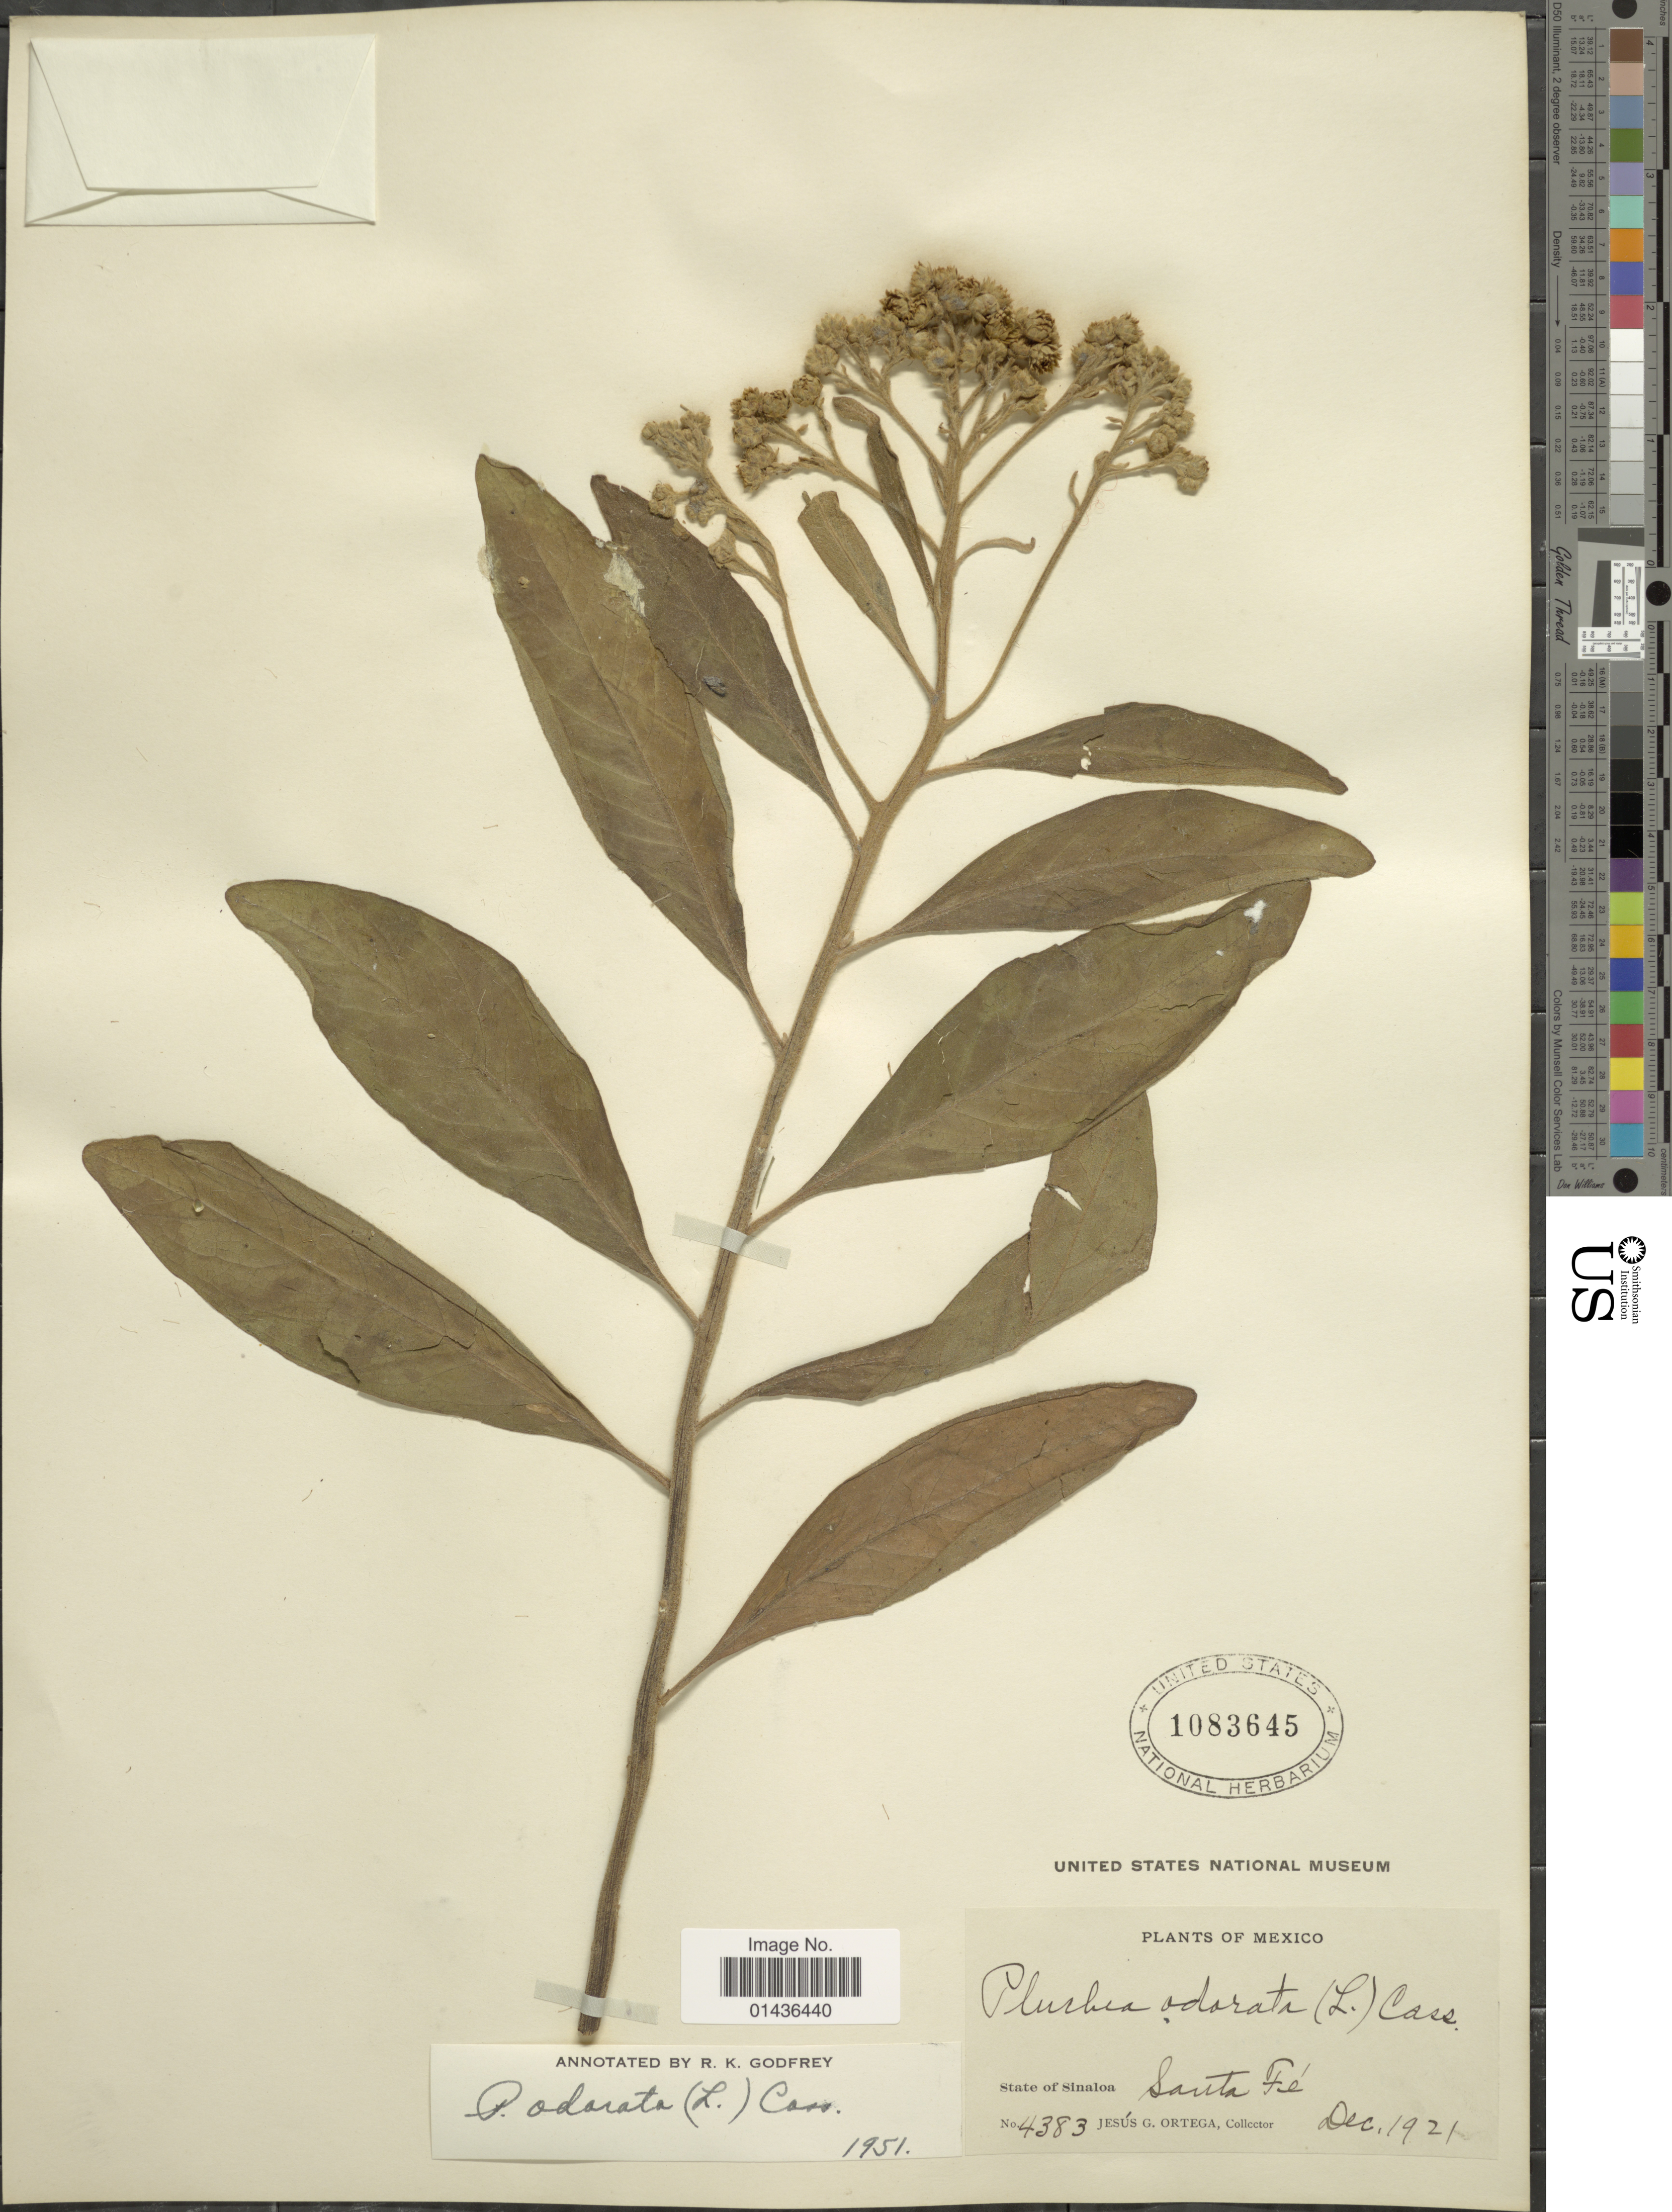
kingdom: Plantae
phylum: Tracheophyta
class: Magnoliopsida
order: Asterales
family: Asteraceae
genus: Pluchea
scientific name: Pluchea carolinensis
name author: (Jacq.) D. Don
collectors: J. Ortega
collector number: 4383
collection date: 1921-12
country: Mexico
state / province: Sinaloa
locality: Santa Fe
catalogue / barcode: US 1083645